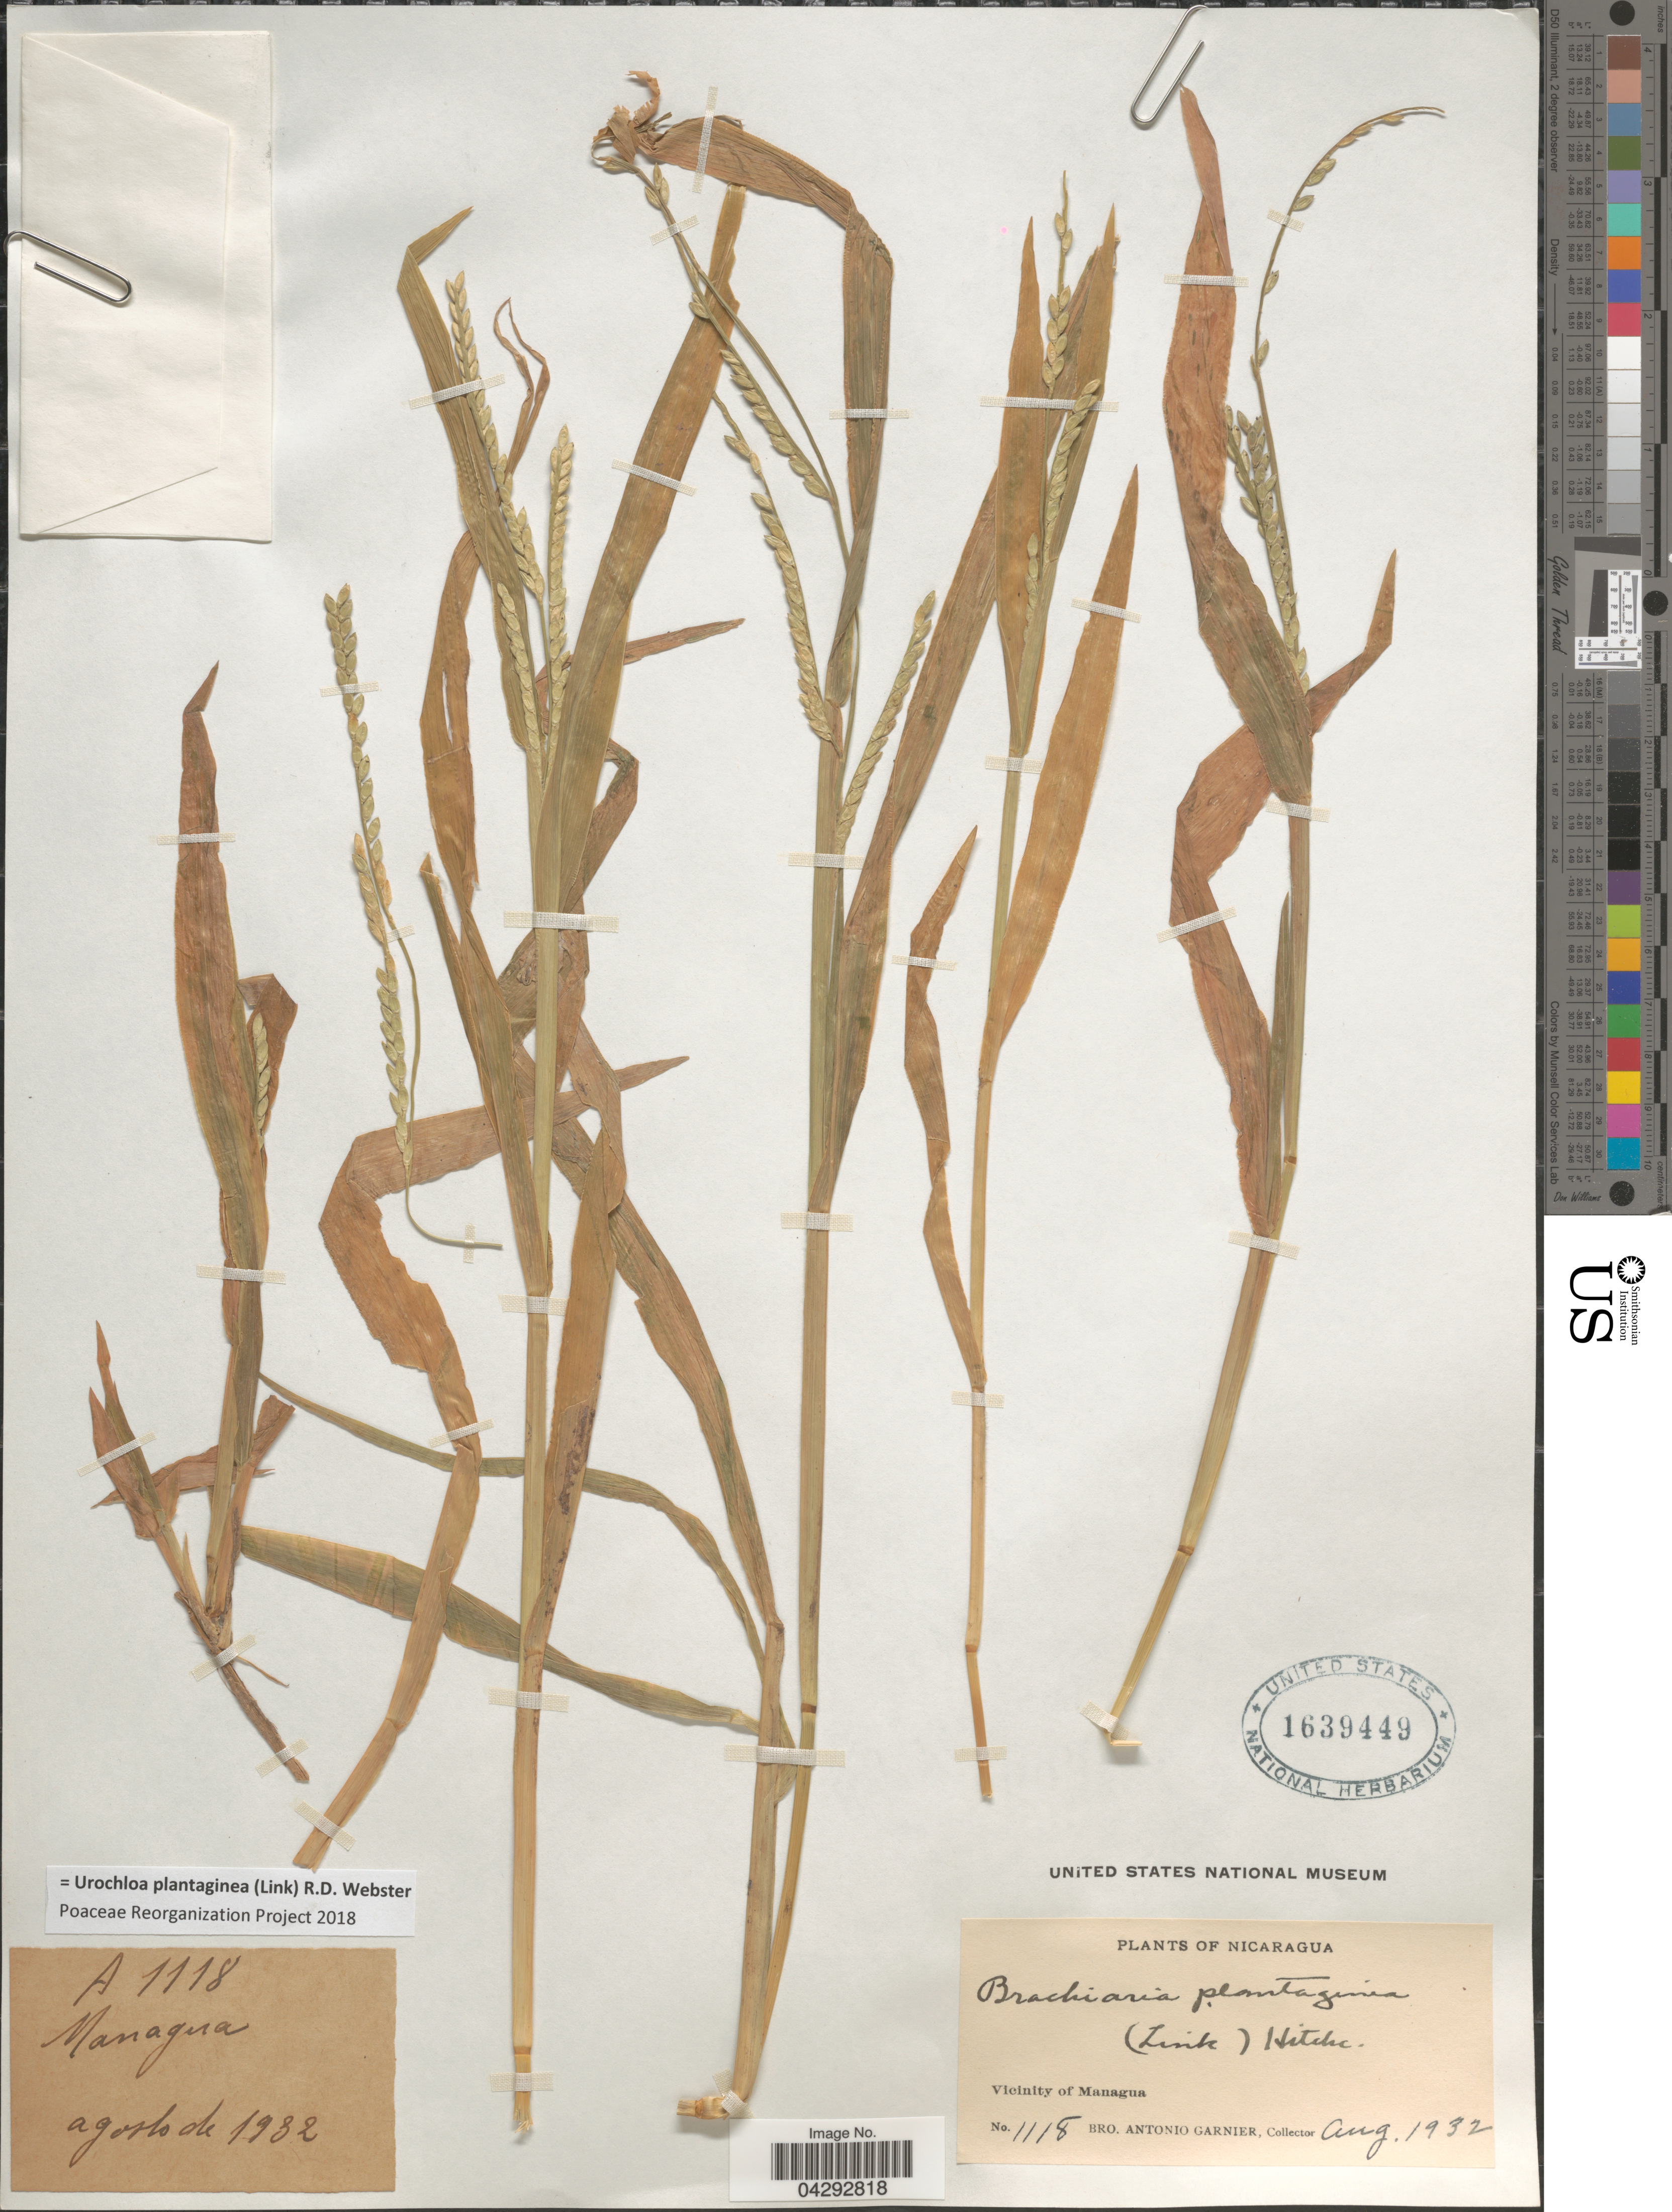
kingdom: Plantae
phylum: Tracheophyta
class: Liliopsida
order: Poales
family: Poaceae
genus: Urochloa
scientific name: Urochloa plantaginea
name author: (Link) R.D. Webster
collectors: Bro. A. Garnier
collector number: A1118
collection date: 1932-08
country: Nicaragua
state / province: Managua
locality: Vicinity of Managua.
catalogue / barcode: US 1639449